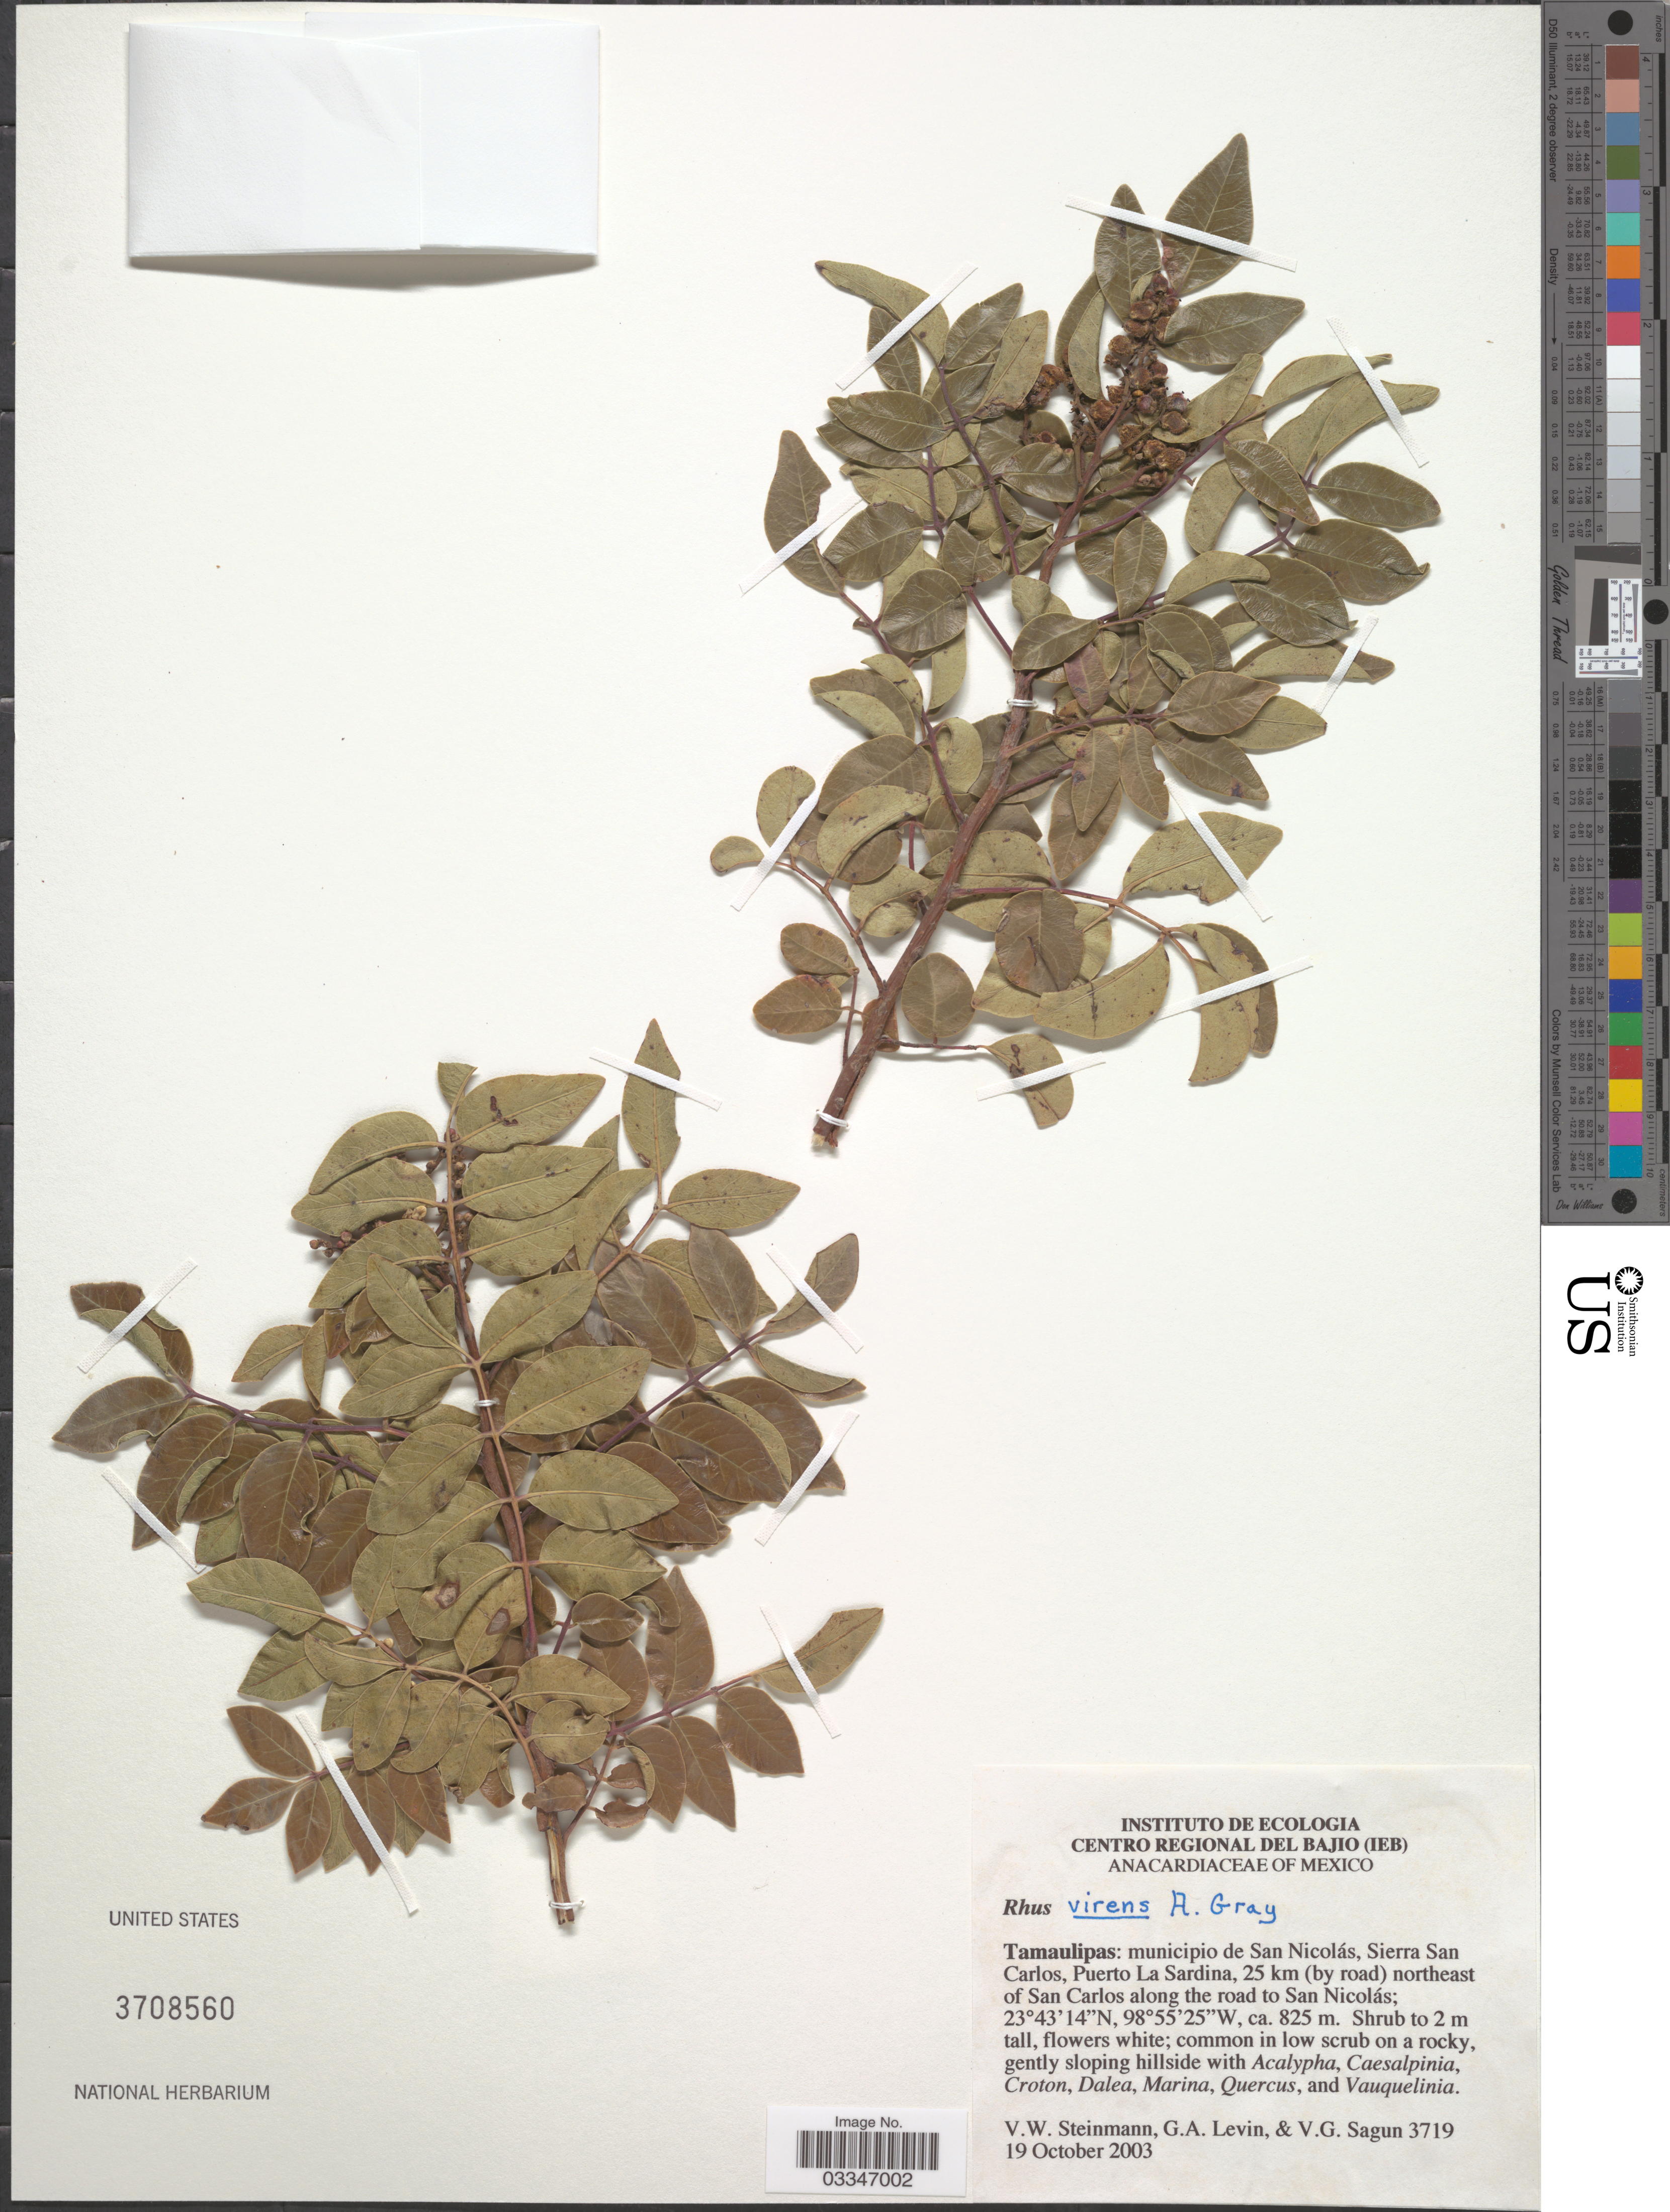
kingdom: Plantae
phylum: Tracheophyta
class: Magnoliopsida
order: Sapindales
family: Anacardiaceae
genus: Rhus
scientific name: Rhus virens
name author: Lindh. ex A. Gray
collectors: V. W. Steinmann, G. Levin & V. Sagun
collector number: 3719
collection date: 2003-10-19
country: Mexico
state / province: Tamaulipas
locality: Municipio de San Nicolás, Sierra San Carlos, Puerto La Sardina, 25 km (by road) northeast of San Carlos along the road to San Nicolás.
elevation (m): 825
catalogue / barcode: US 3708560